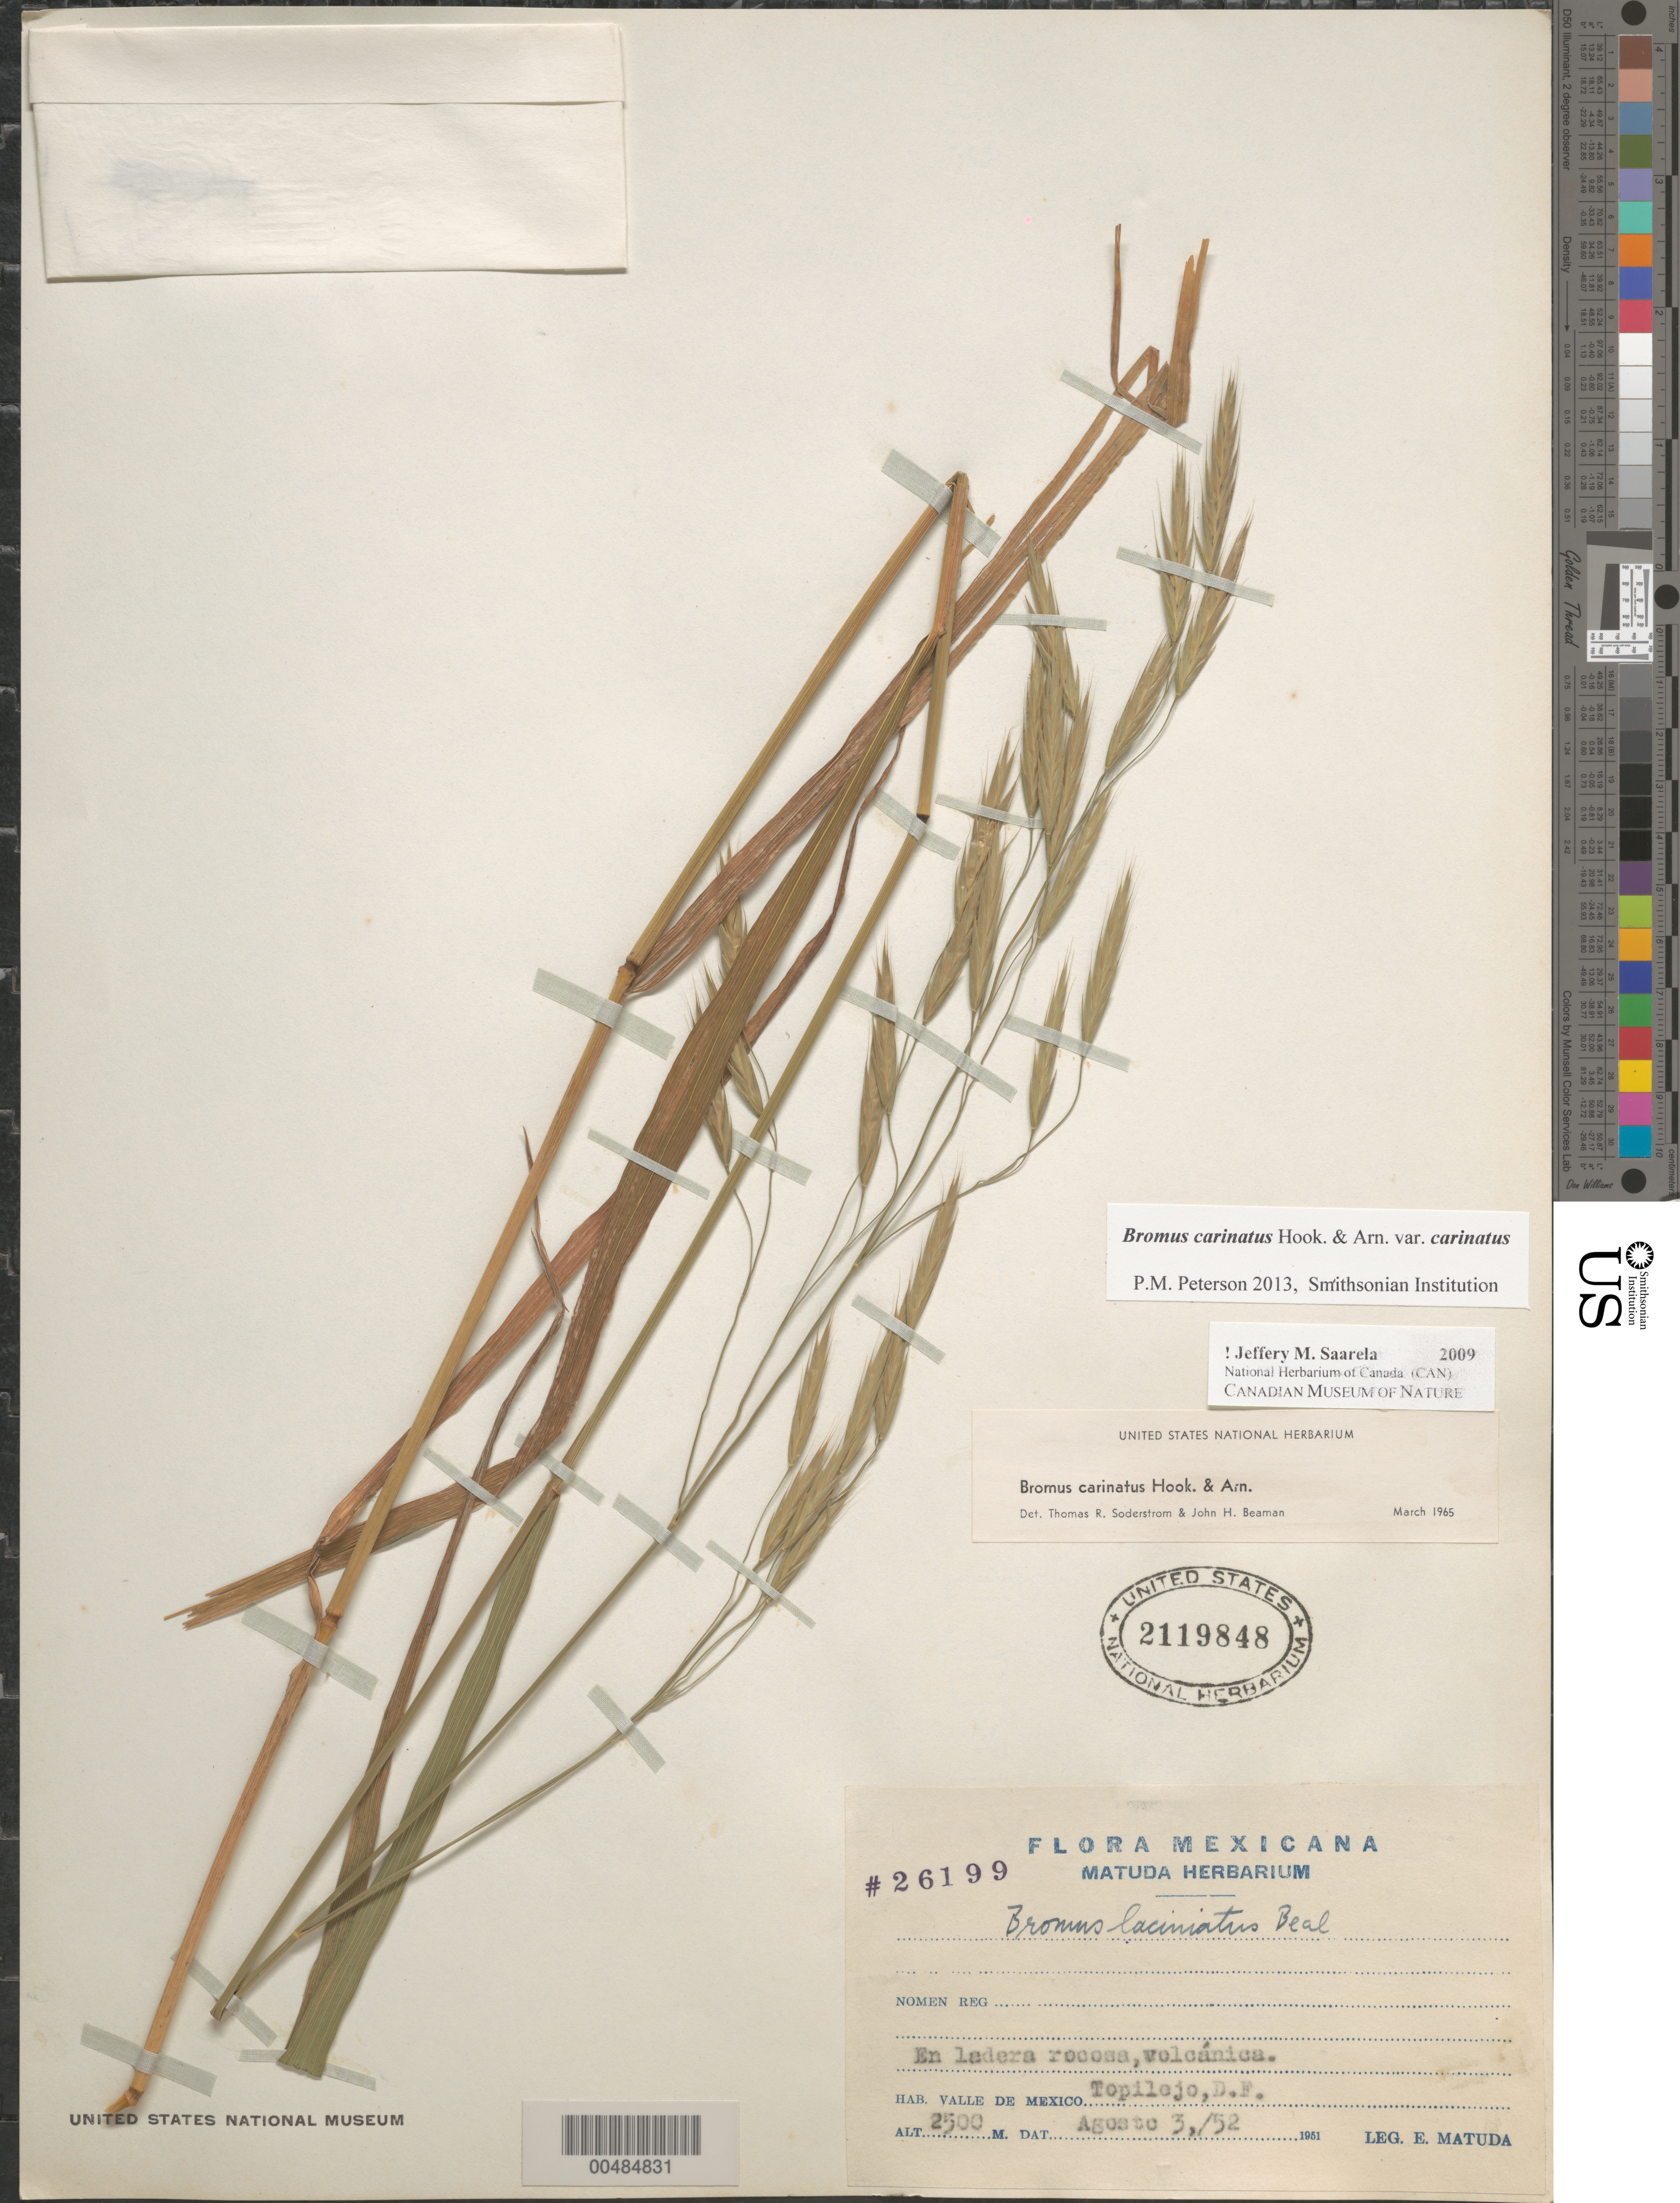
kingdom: Plantae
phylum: Tracheophyta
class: Liliopsida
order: Poales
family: Poaceae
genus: Bromus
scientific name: Bromus carinatus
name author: Hook. & Arn.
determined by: Soderstrom, T. R.; Beaman, J. H.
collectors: E. Matuda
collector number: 26199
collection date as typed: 3 Aug 1952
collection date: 1952-08-03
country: Mexico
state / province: Distrito Federal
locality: Valle de Mexico, Topilojo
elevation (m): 2500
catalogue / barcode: US 2119848